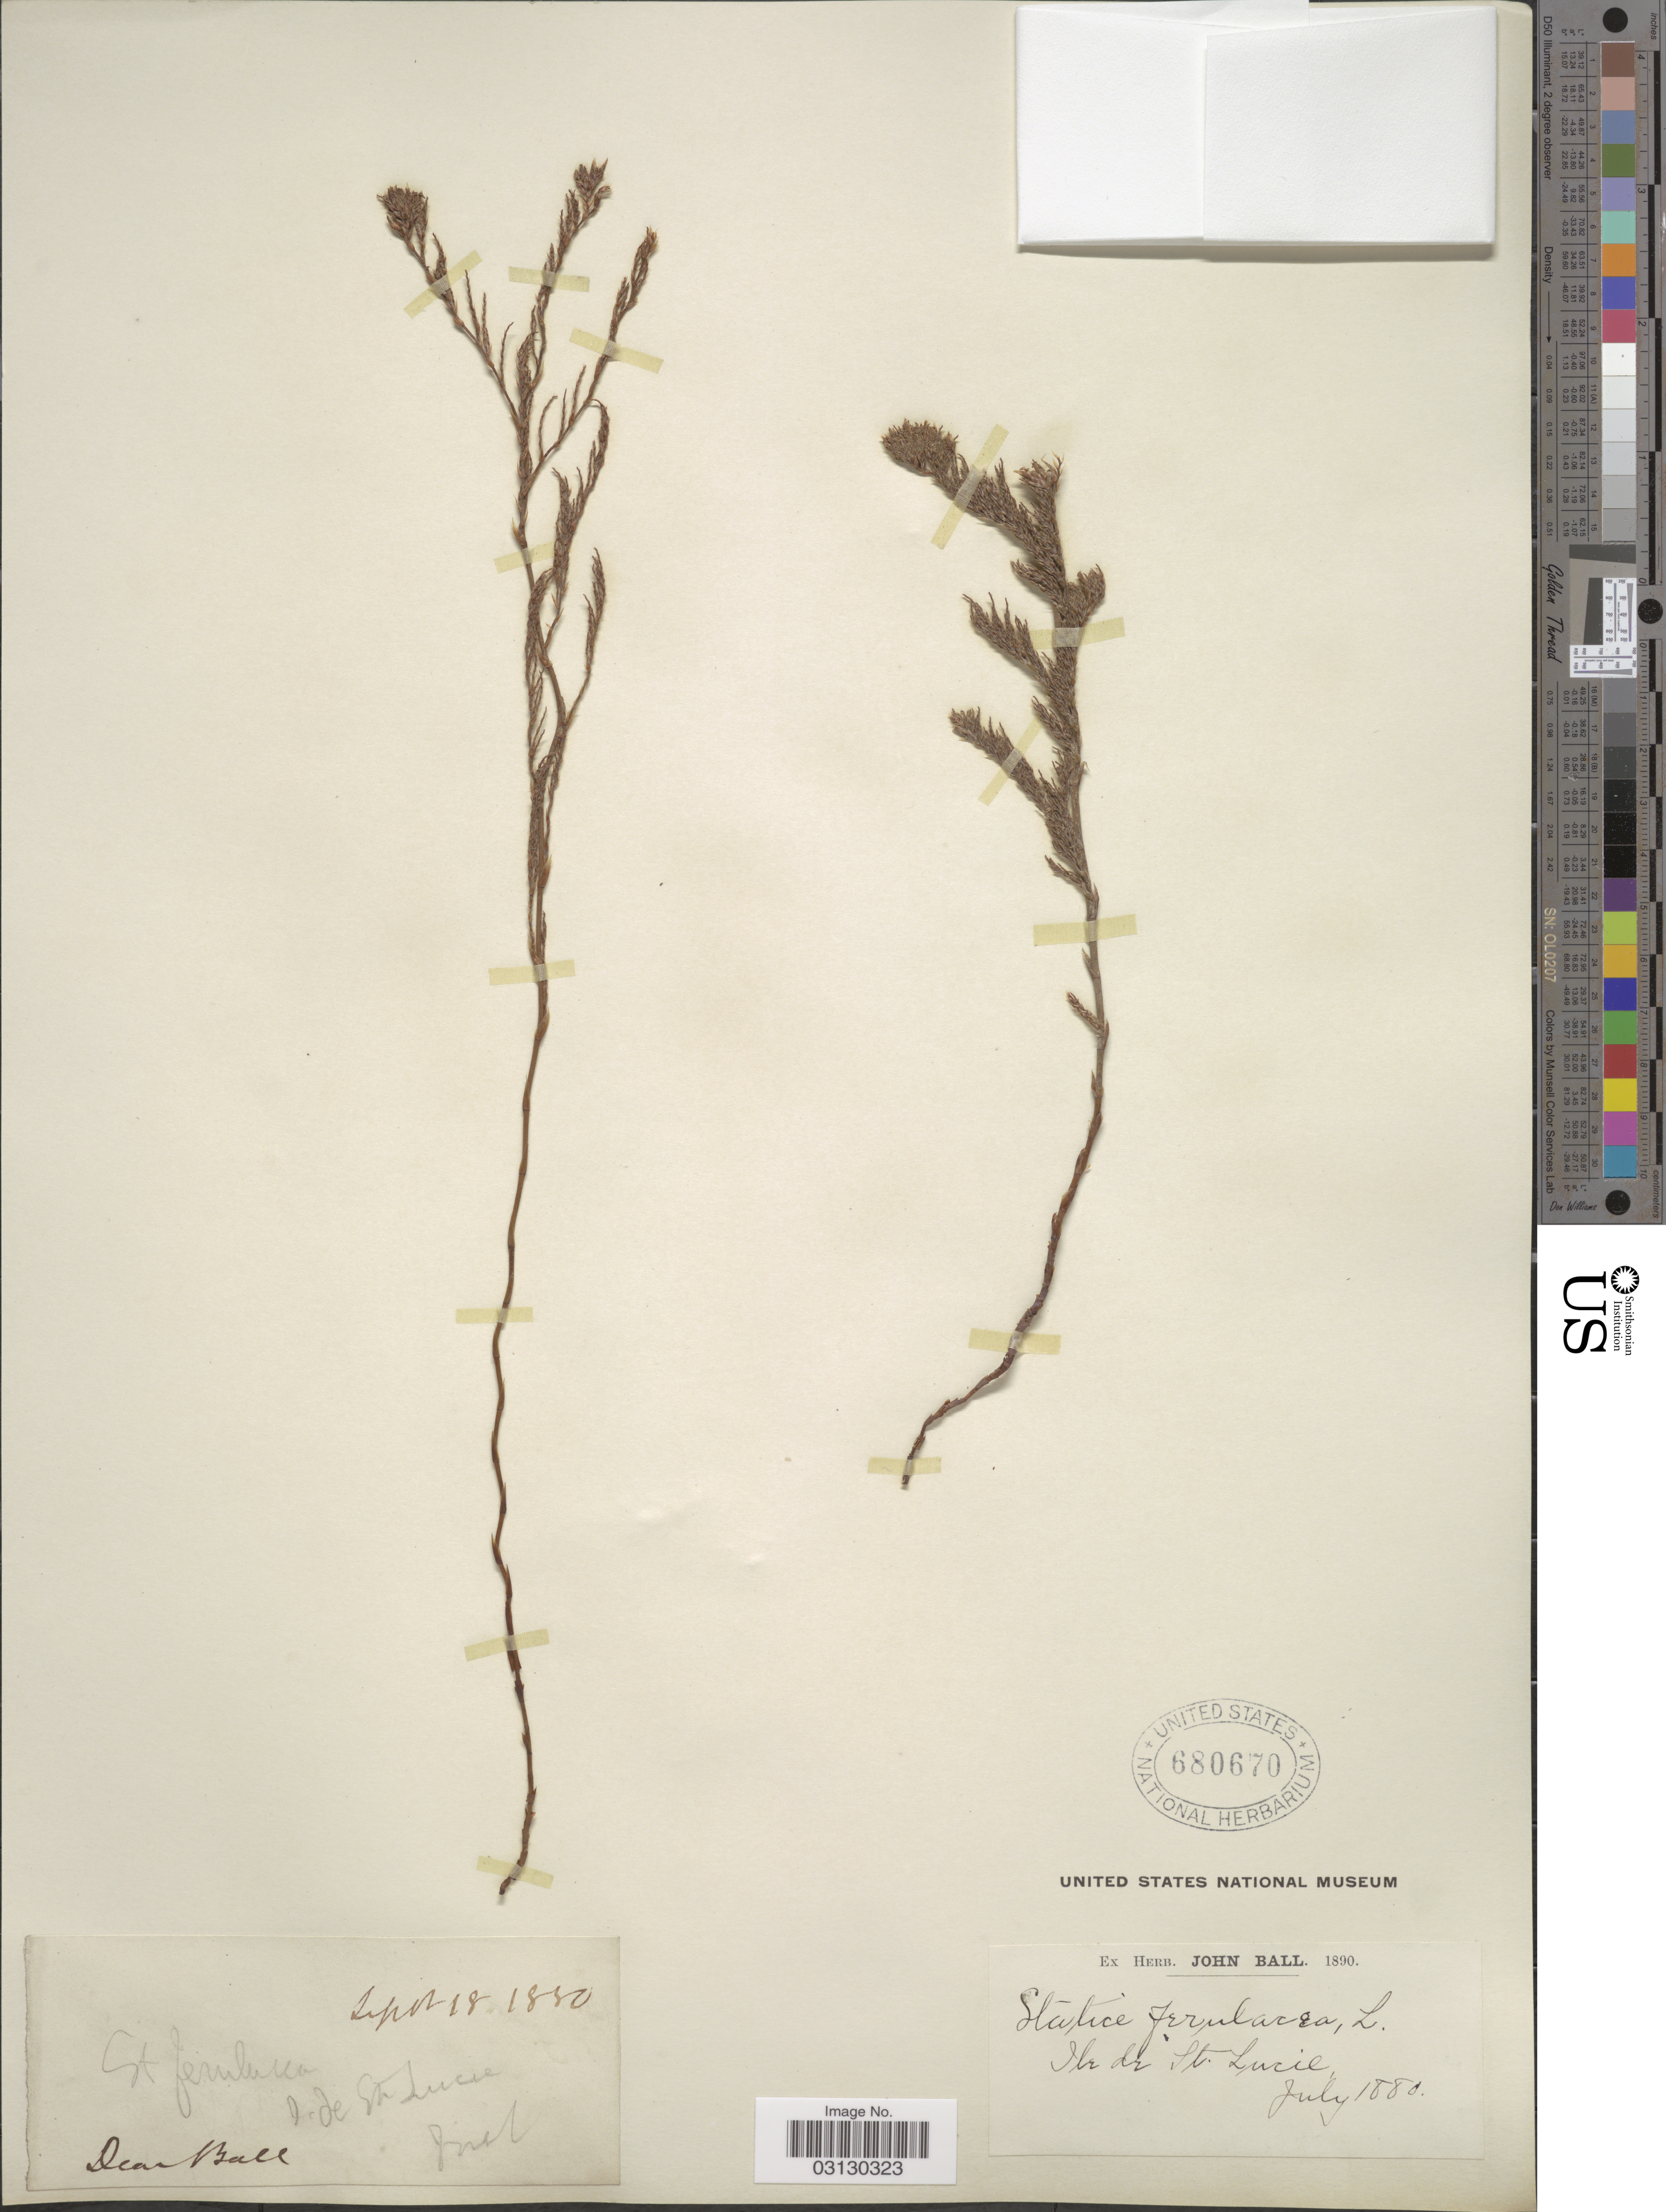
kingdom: Plantae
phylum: Tracheophyta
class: Magnoliopsida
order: Caryophyllales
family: Plumbaginaceae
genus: Myriolimon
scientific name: Myriolimon ferulaceum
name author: (L.) Lledó et al.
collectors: D. Ball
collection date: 1880-09-18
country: France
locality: Ile de St. Lucie.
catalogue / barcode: US 680670